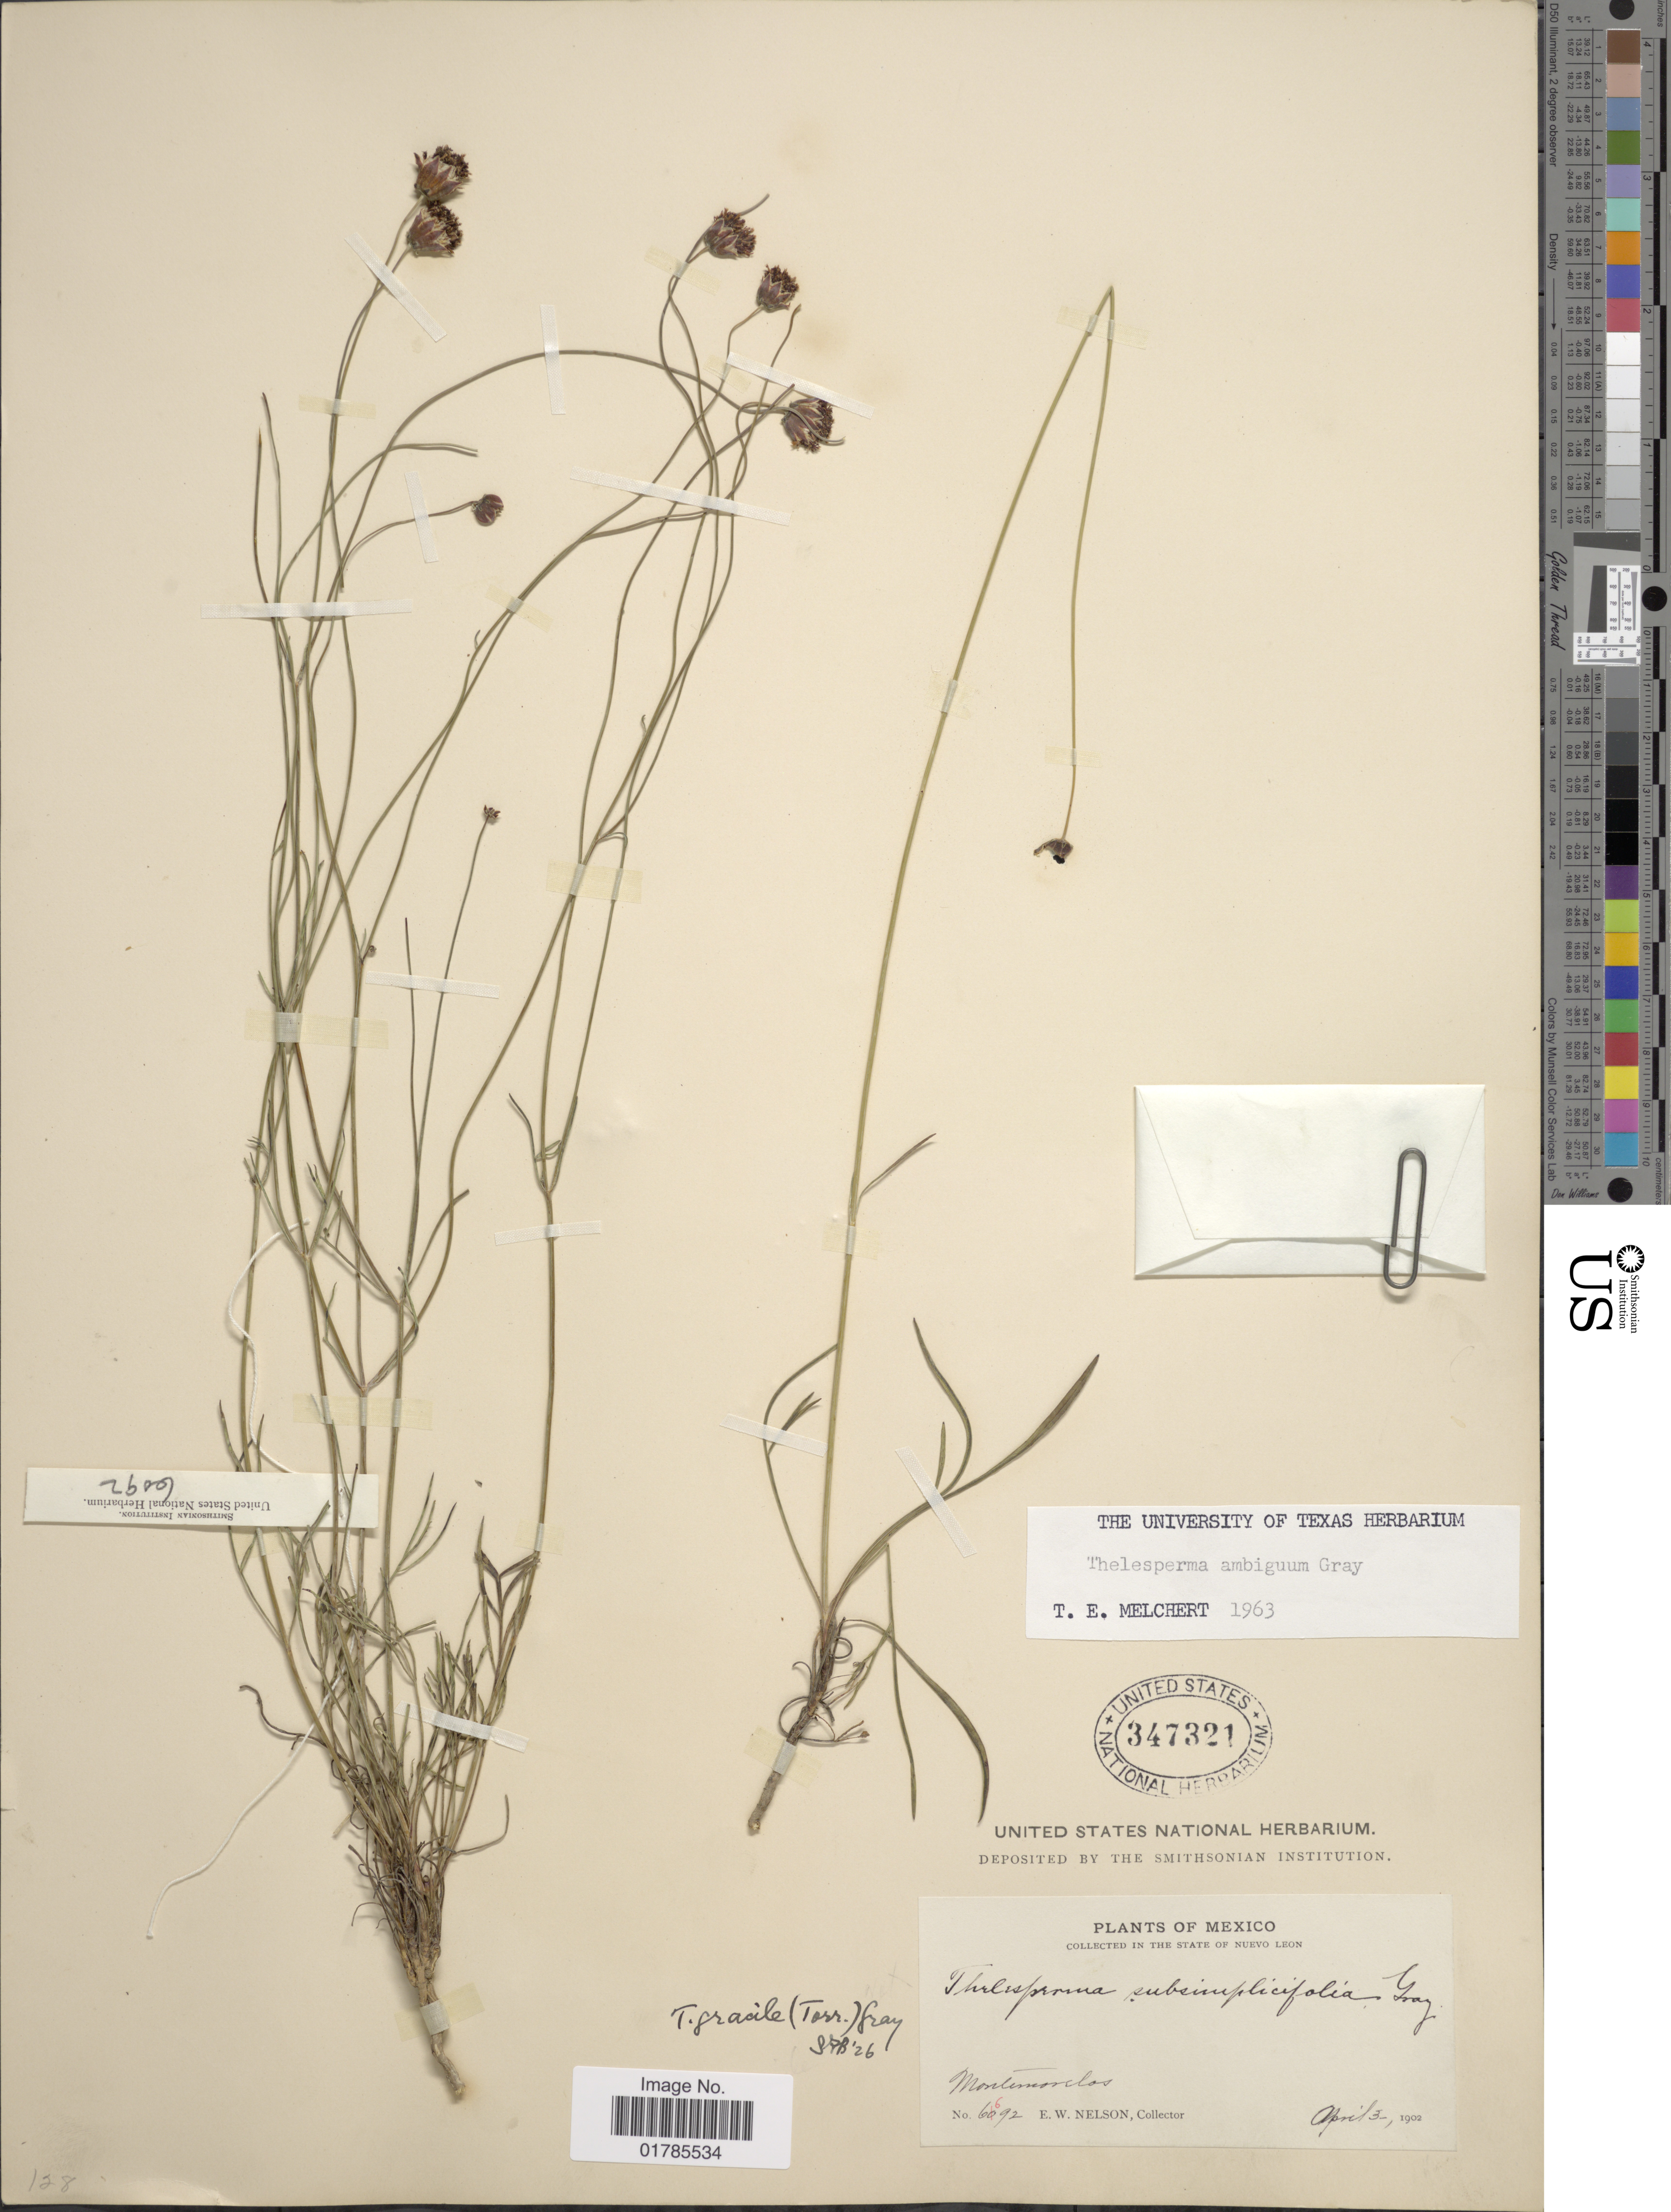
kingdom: Plantae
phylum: Tracheophyta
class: Magnoliopsida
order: Asterales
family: Asteraceae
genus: Thelesperma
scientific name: Thelesperma ambiguum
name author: A. Gray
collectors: E. W. Nelson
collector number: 6692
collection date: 1902-04-03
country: Mexico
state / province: Nuevo León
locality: Montemorelos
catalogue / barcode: US 347321